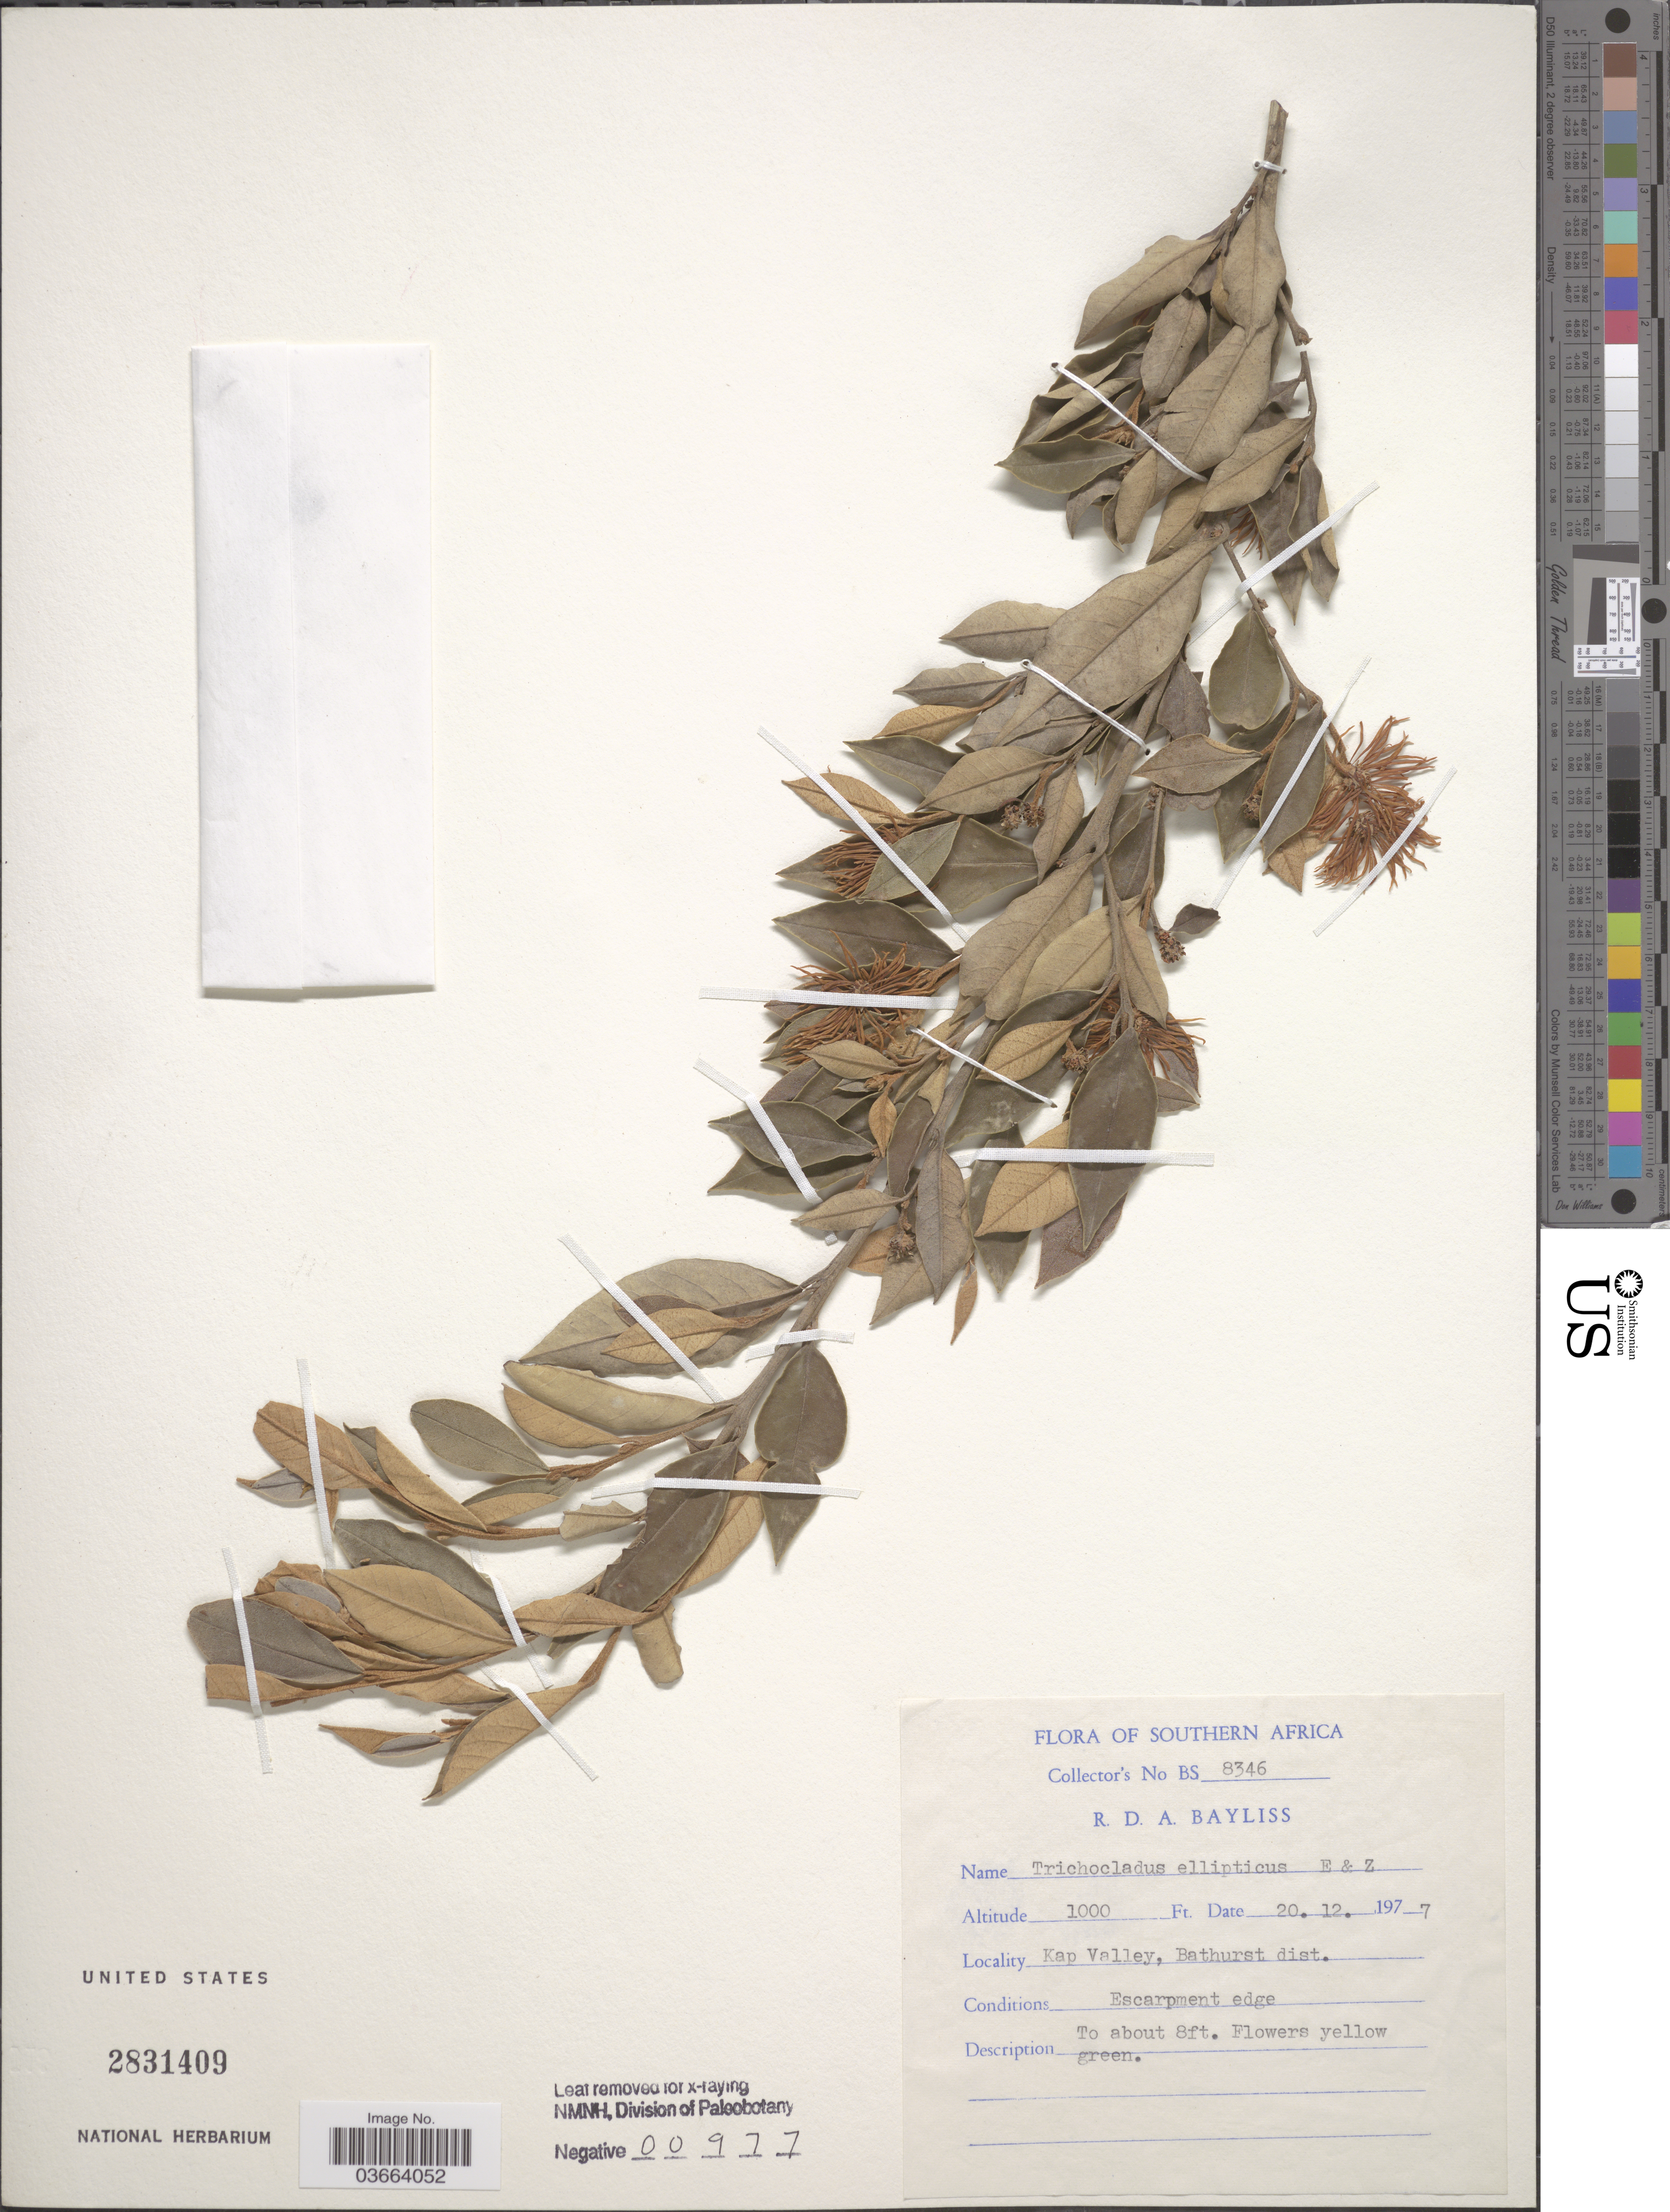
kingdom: Plantae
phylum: Tracheophyta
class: Magnoliopsida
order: Saxifragales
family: Hamamelidaceae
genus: Trichocladus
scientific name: Trichocladus ellipticus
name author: Eckl. & Zeyh. ex Sond.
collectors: R. Bayliss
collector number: BS8346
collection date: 1977-12-20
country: South Africa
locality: Southern Africa. Kap Valley, Bathurst dist. Escarpment edge.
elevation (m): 305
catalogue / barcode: US 2831409